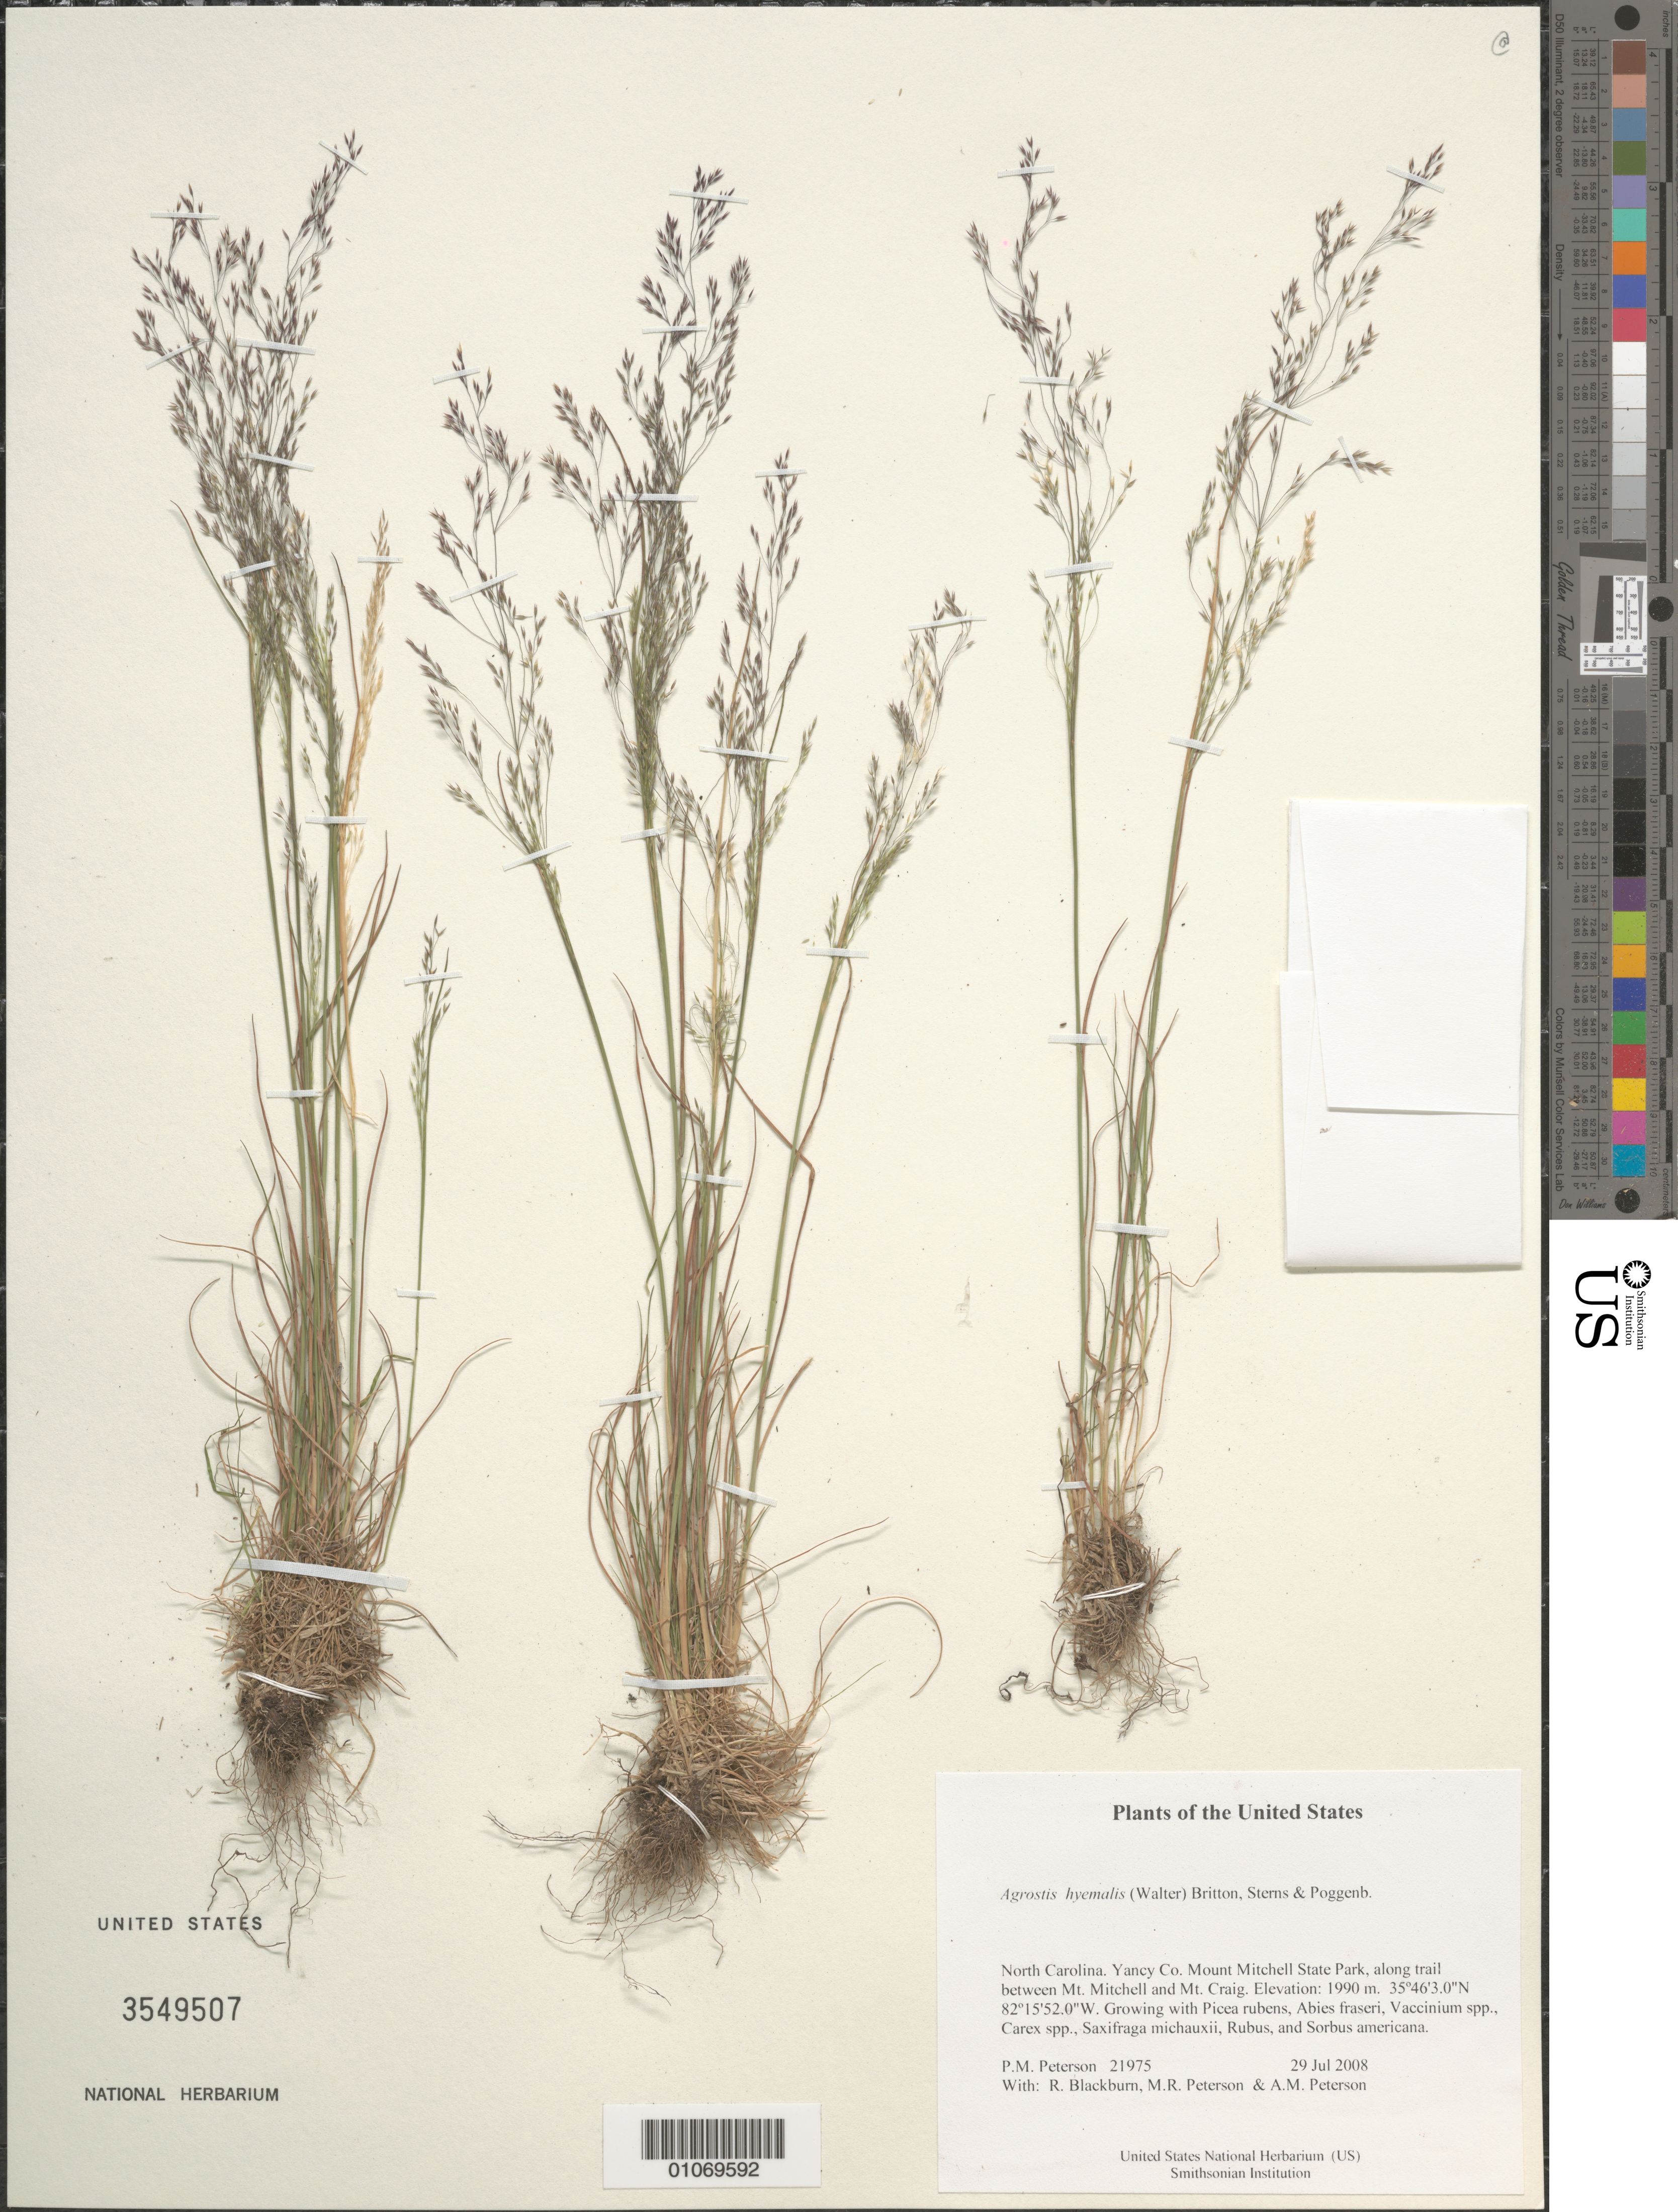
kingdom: Plantae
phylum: Tracheophyta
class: Liliopsida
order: Poales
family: Poaceae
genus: Agrostis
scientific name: Agrostis hyemalis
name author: (Walter) Britton et al.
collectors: P. M. Peterson, R. Blackburn, M. Peterson & A. M. Peterson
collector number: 21975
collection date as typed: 29 Jul 2008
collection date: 2008-07-29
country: United States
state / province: North Carolina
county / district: Yancy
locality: Mount Mitchell State Park, along trail between Mt. Mitchell and Mt. Craig.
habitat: Growing with Picea rubens, Abies fraseri, Vaccinium spp., Carex spp., Saxifraga michauxii, Rubus, and Sorbus americana.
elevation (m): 1990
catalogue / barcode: US 3549507